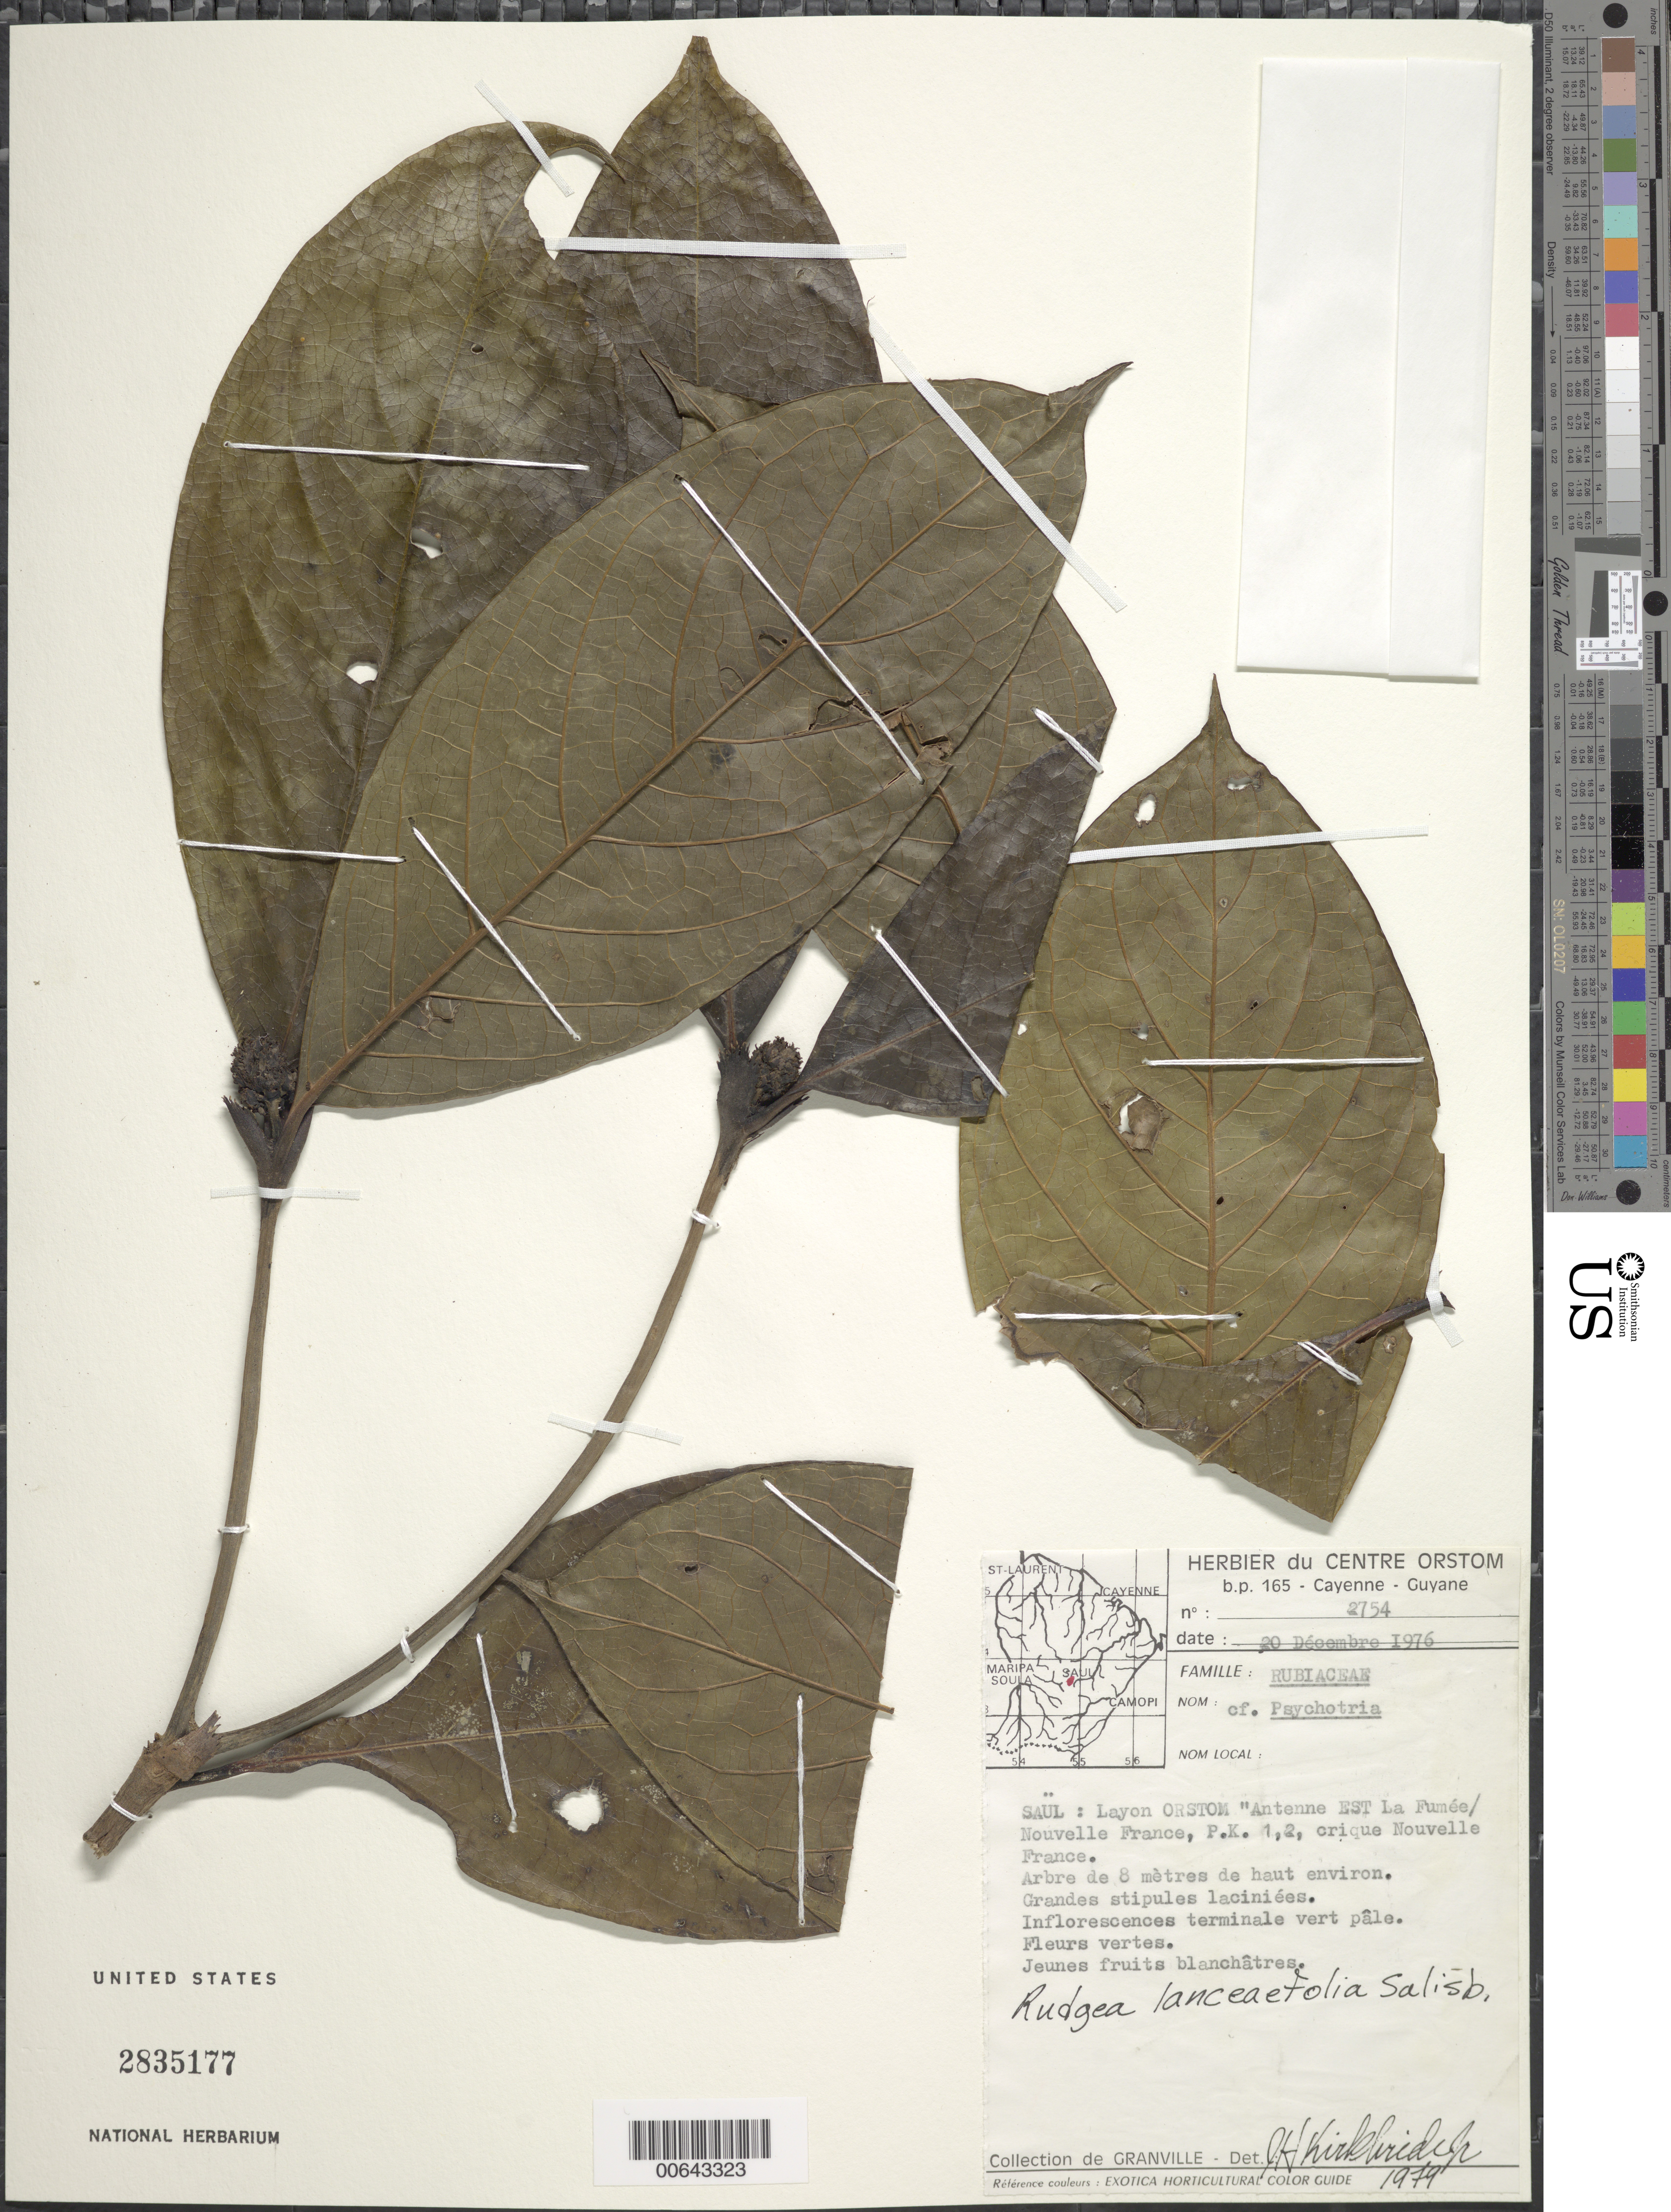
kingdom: Plantae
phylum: Tracheophyta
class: Magnoliopsida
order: Gentianales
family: Rubiaceae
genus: Rudgea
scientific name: Rudgea lanceifolia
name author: Salisb.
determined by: Kirkbride, J. H.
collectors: J.-J. de Granville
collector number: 2754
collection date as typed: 20-Dec-76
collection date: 1976-12-20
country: French Guiana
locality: Saül, ORSTOM, La Fumée/Nouvelle France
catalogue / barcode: US 2835177